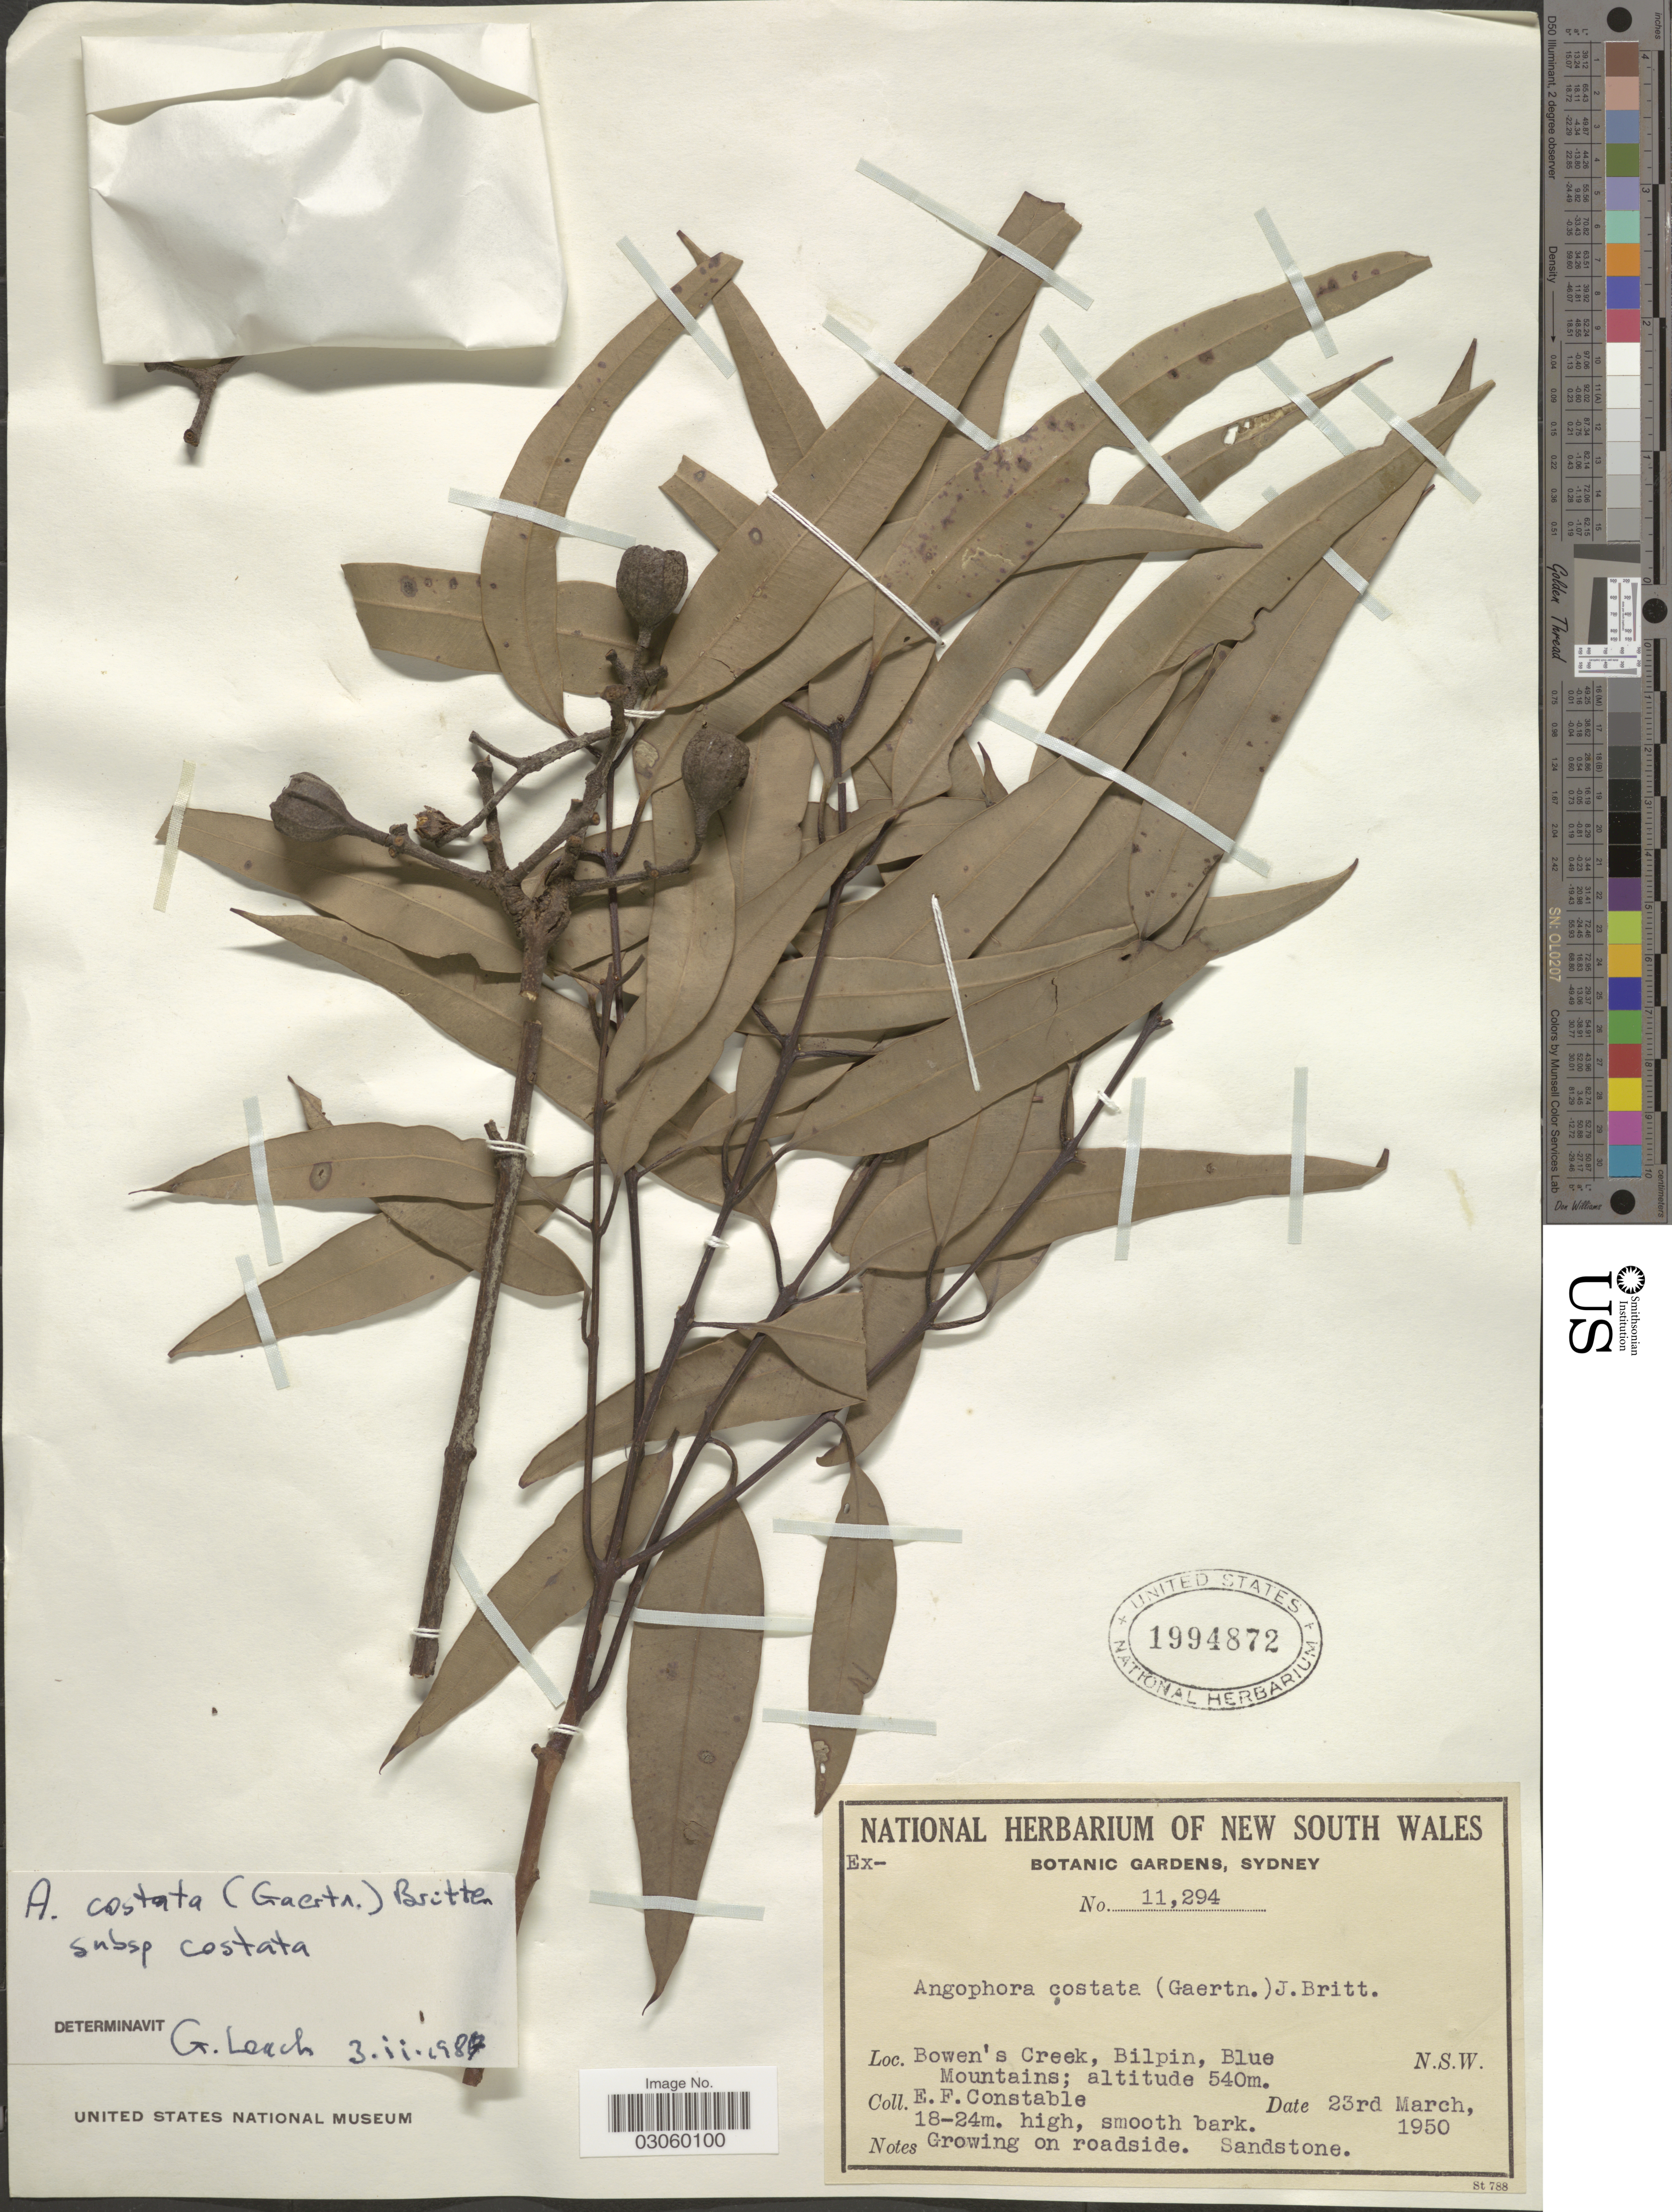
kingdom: Plantae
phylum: Tracheophyta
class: Magnoliopsida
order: Myrtales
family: Myrtaceae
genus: Angophora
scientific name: Angophora costata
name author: (Gaertn.) Britton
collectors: E. F. Constable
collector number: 11294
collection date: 1950-03-23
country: Australia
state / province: New South Wales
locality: Bowen's Creek, Bilpin, Blue Mountains.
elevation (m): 540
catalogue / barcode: US 1994872